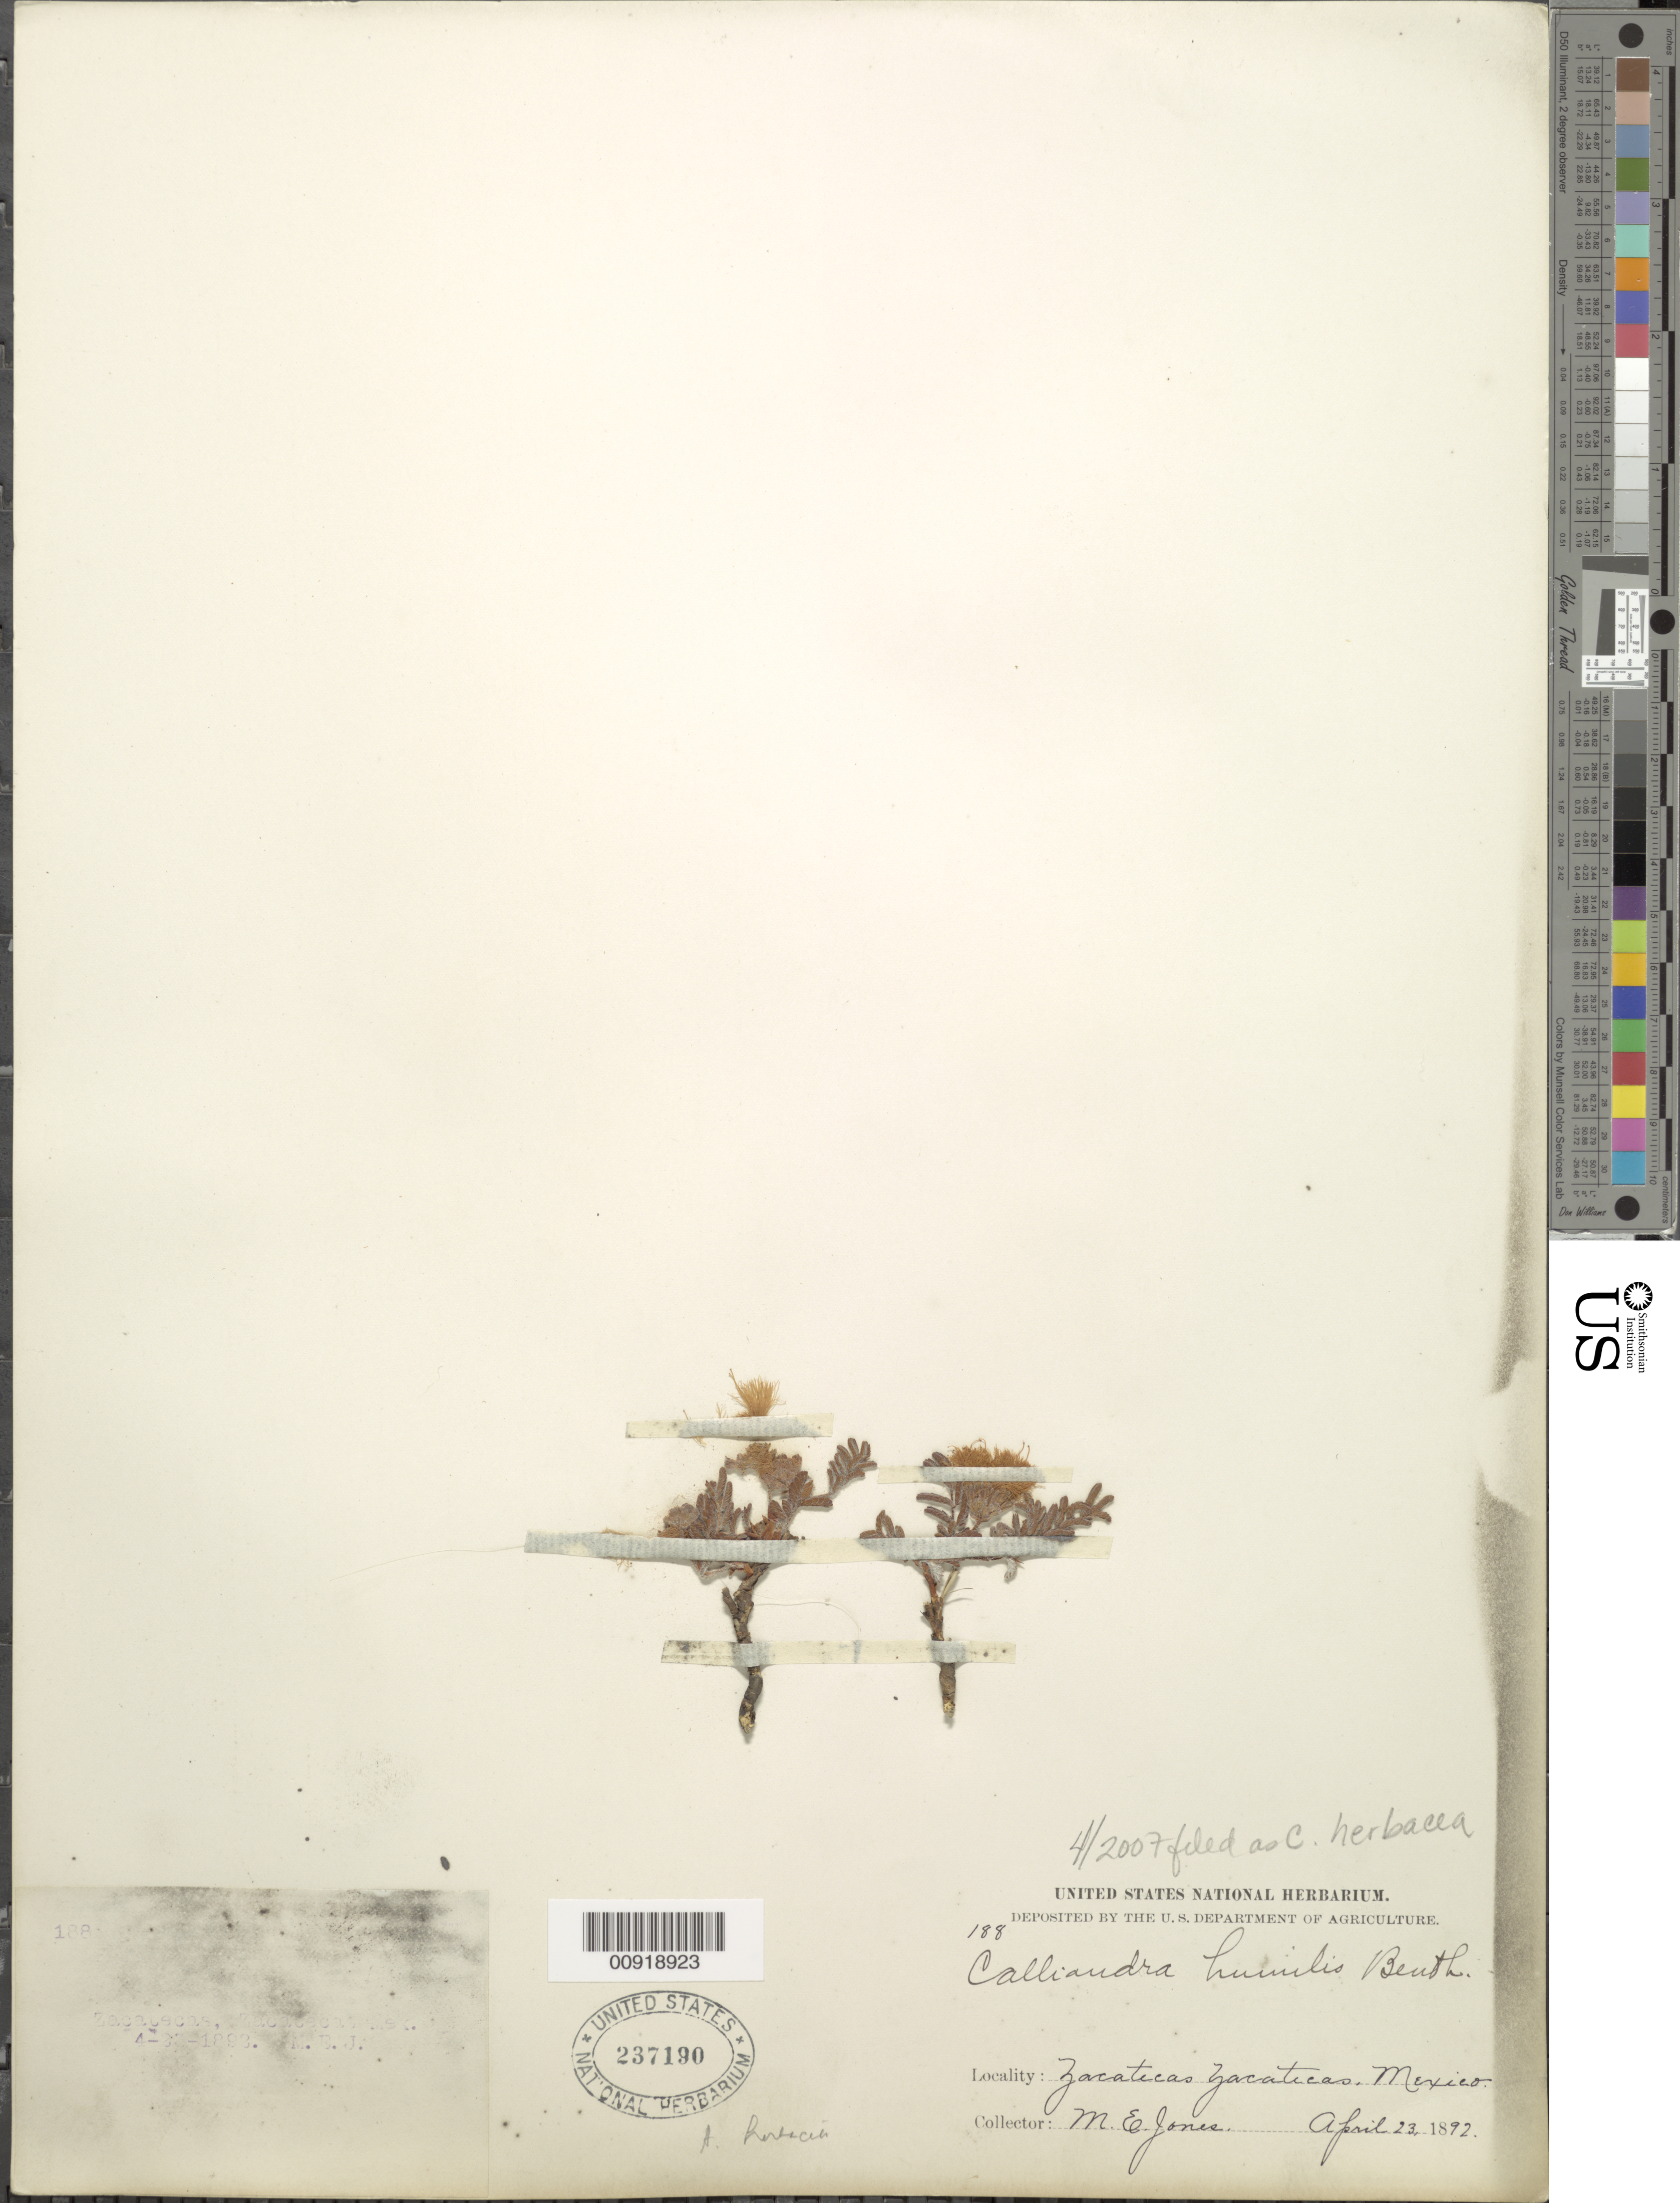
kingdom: Plantae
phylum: Tracheophyta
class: Magnoliopsida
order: Fabales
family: Fabaceae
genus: Calliandra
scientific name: Calliandra herbacea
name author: Engelm. ex A. Gray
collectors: M. E. Jones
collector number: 188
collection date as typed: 23 Apr 1892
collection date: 1892-04-23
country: Mexico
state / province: Zacatecas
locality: Zacatecas, Zacatecas.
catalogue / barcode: US 237190